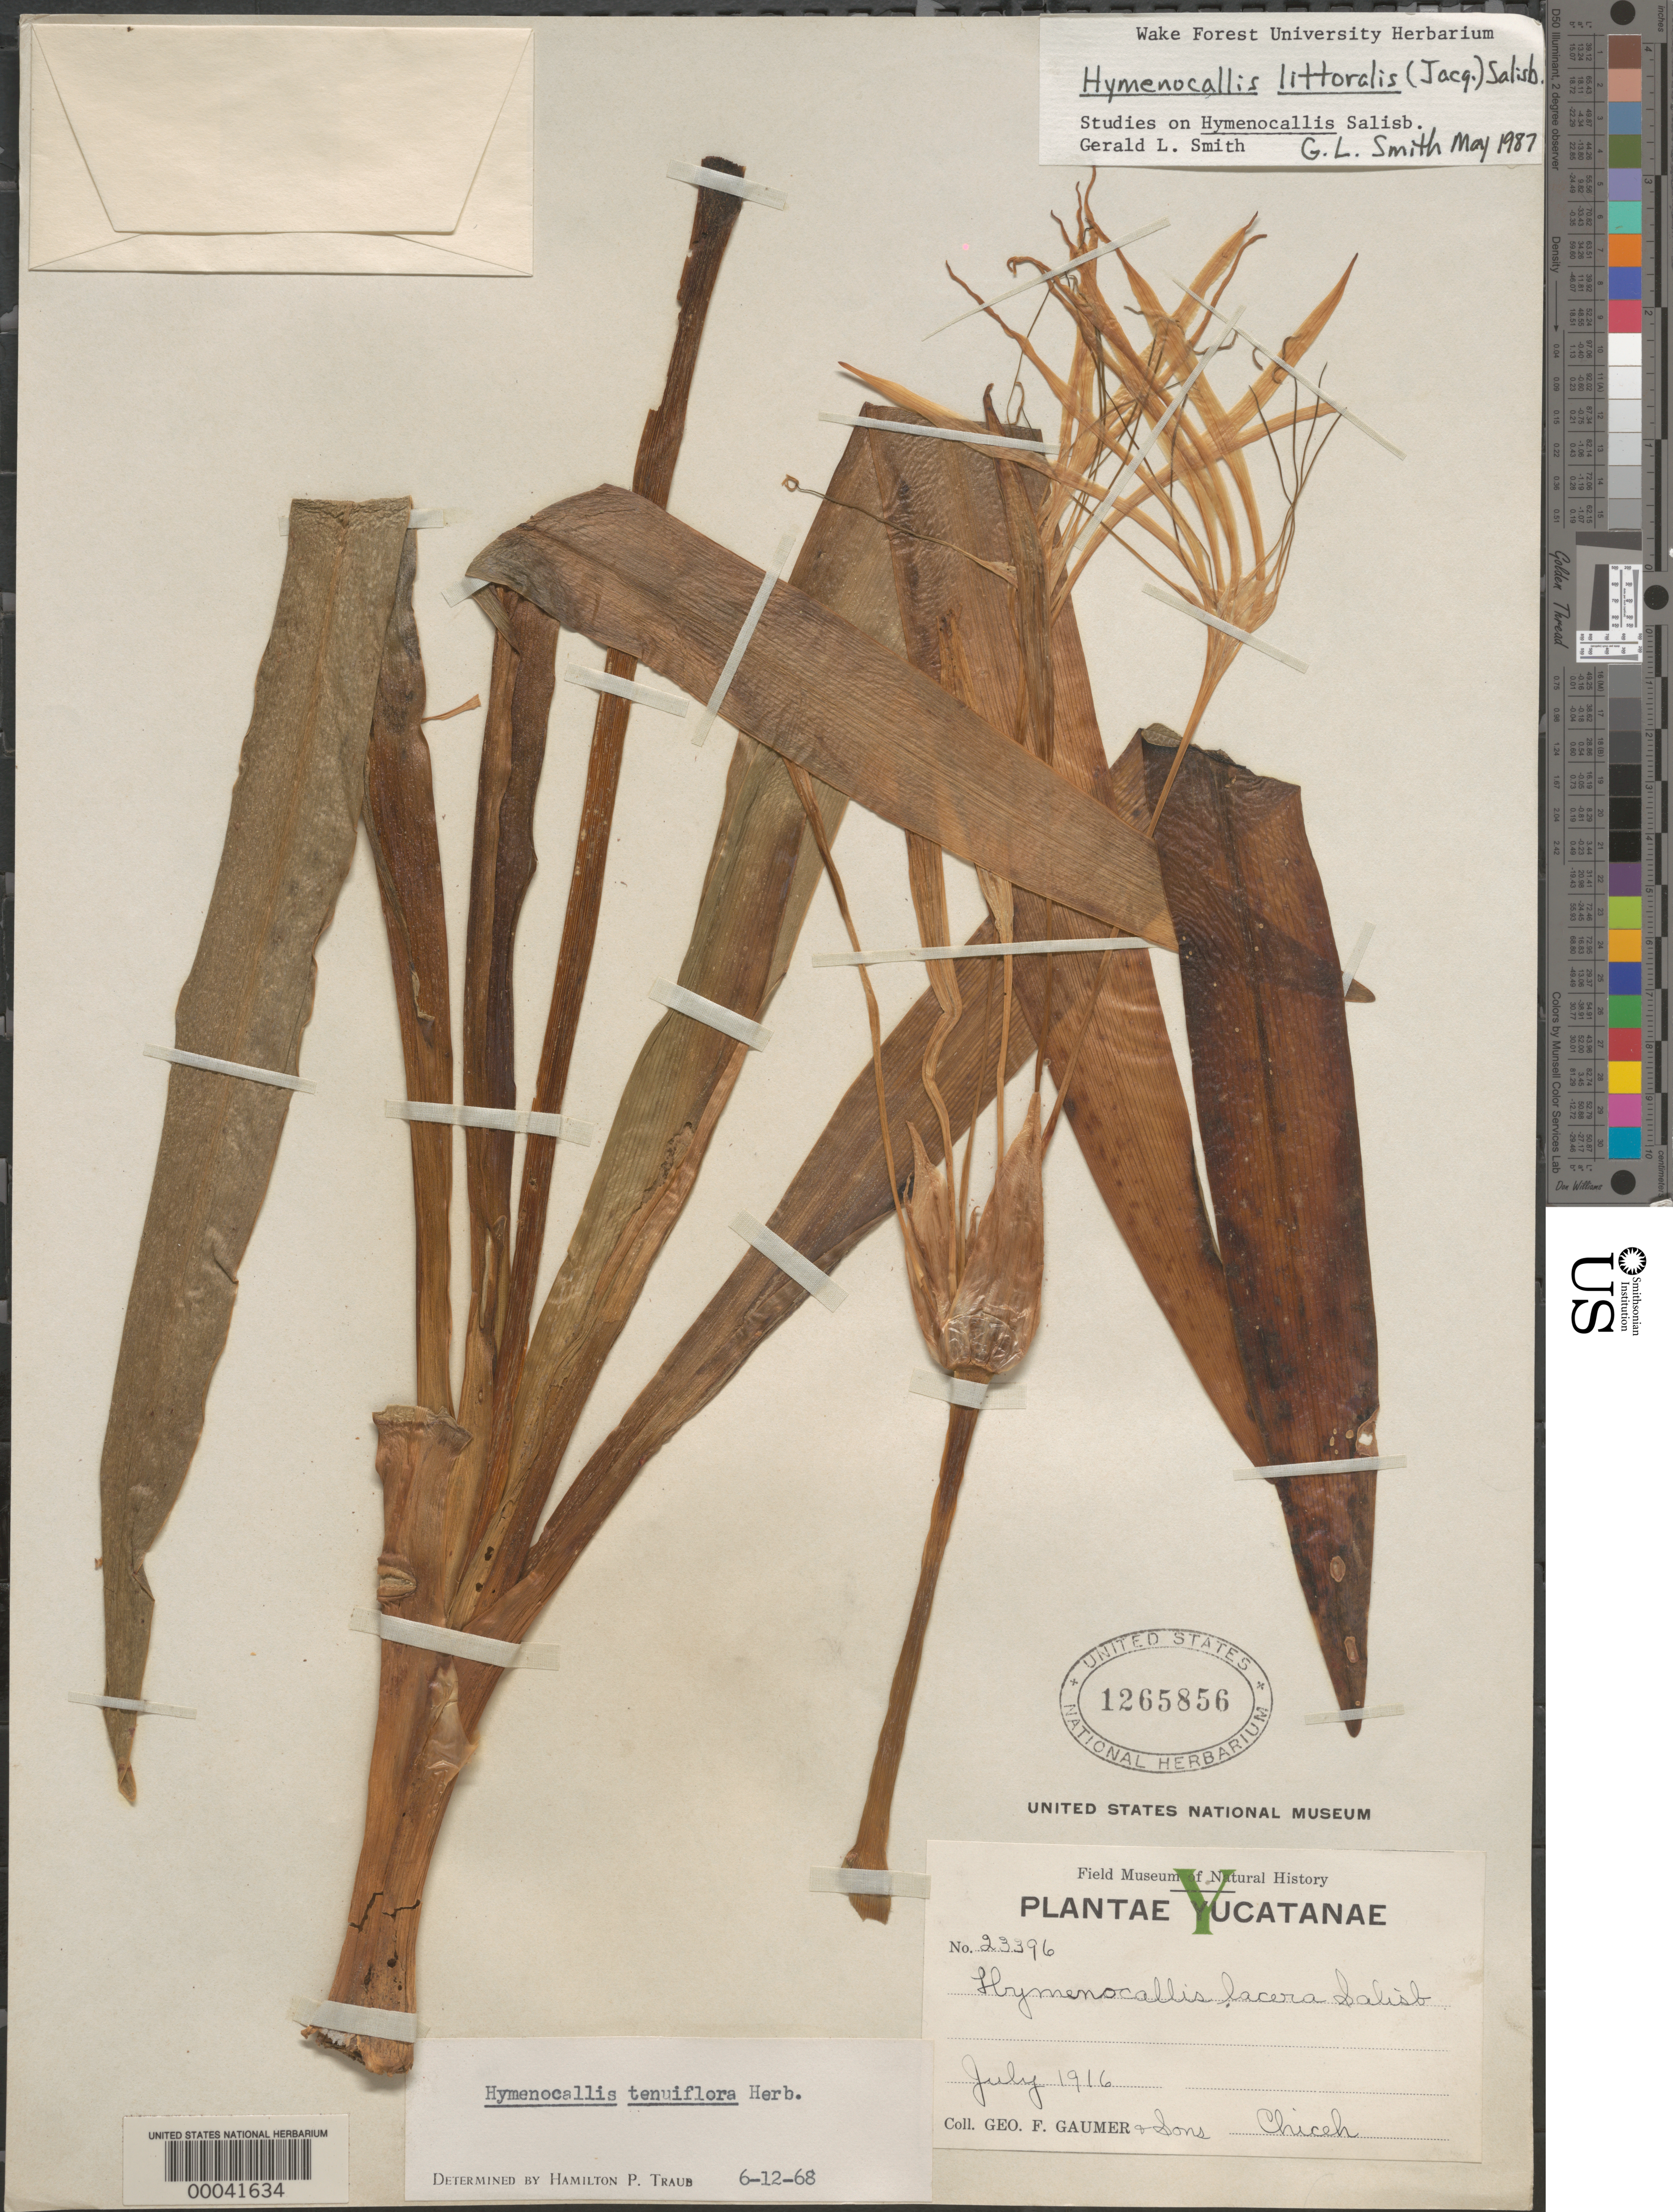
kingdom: Plantae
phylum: Tracheophyta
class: Liliopsida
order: Asparagales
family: Amaryllidaceae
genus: Hymenocallis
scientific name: Hymenocallis littoralis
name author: (Jacq.) Salisb.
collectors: G. Gaumer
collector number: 23396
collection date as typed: Jul 1916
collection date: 1916-07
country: Mexico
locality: Yucatan peninsula, chiceh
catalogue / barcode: US 1265856